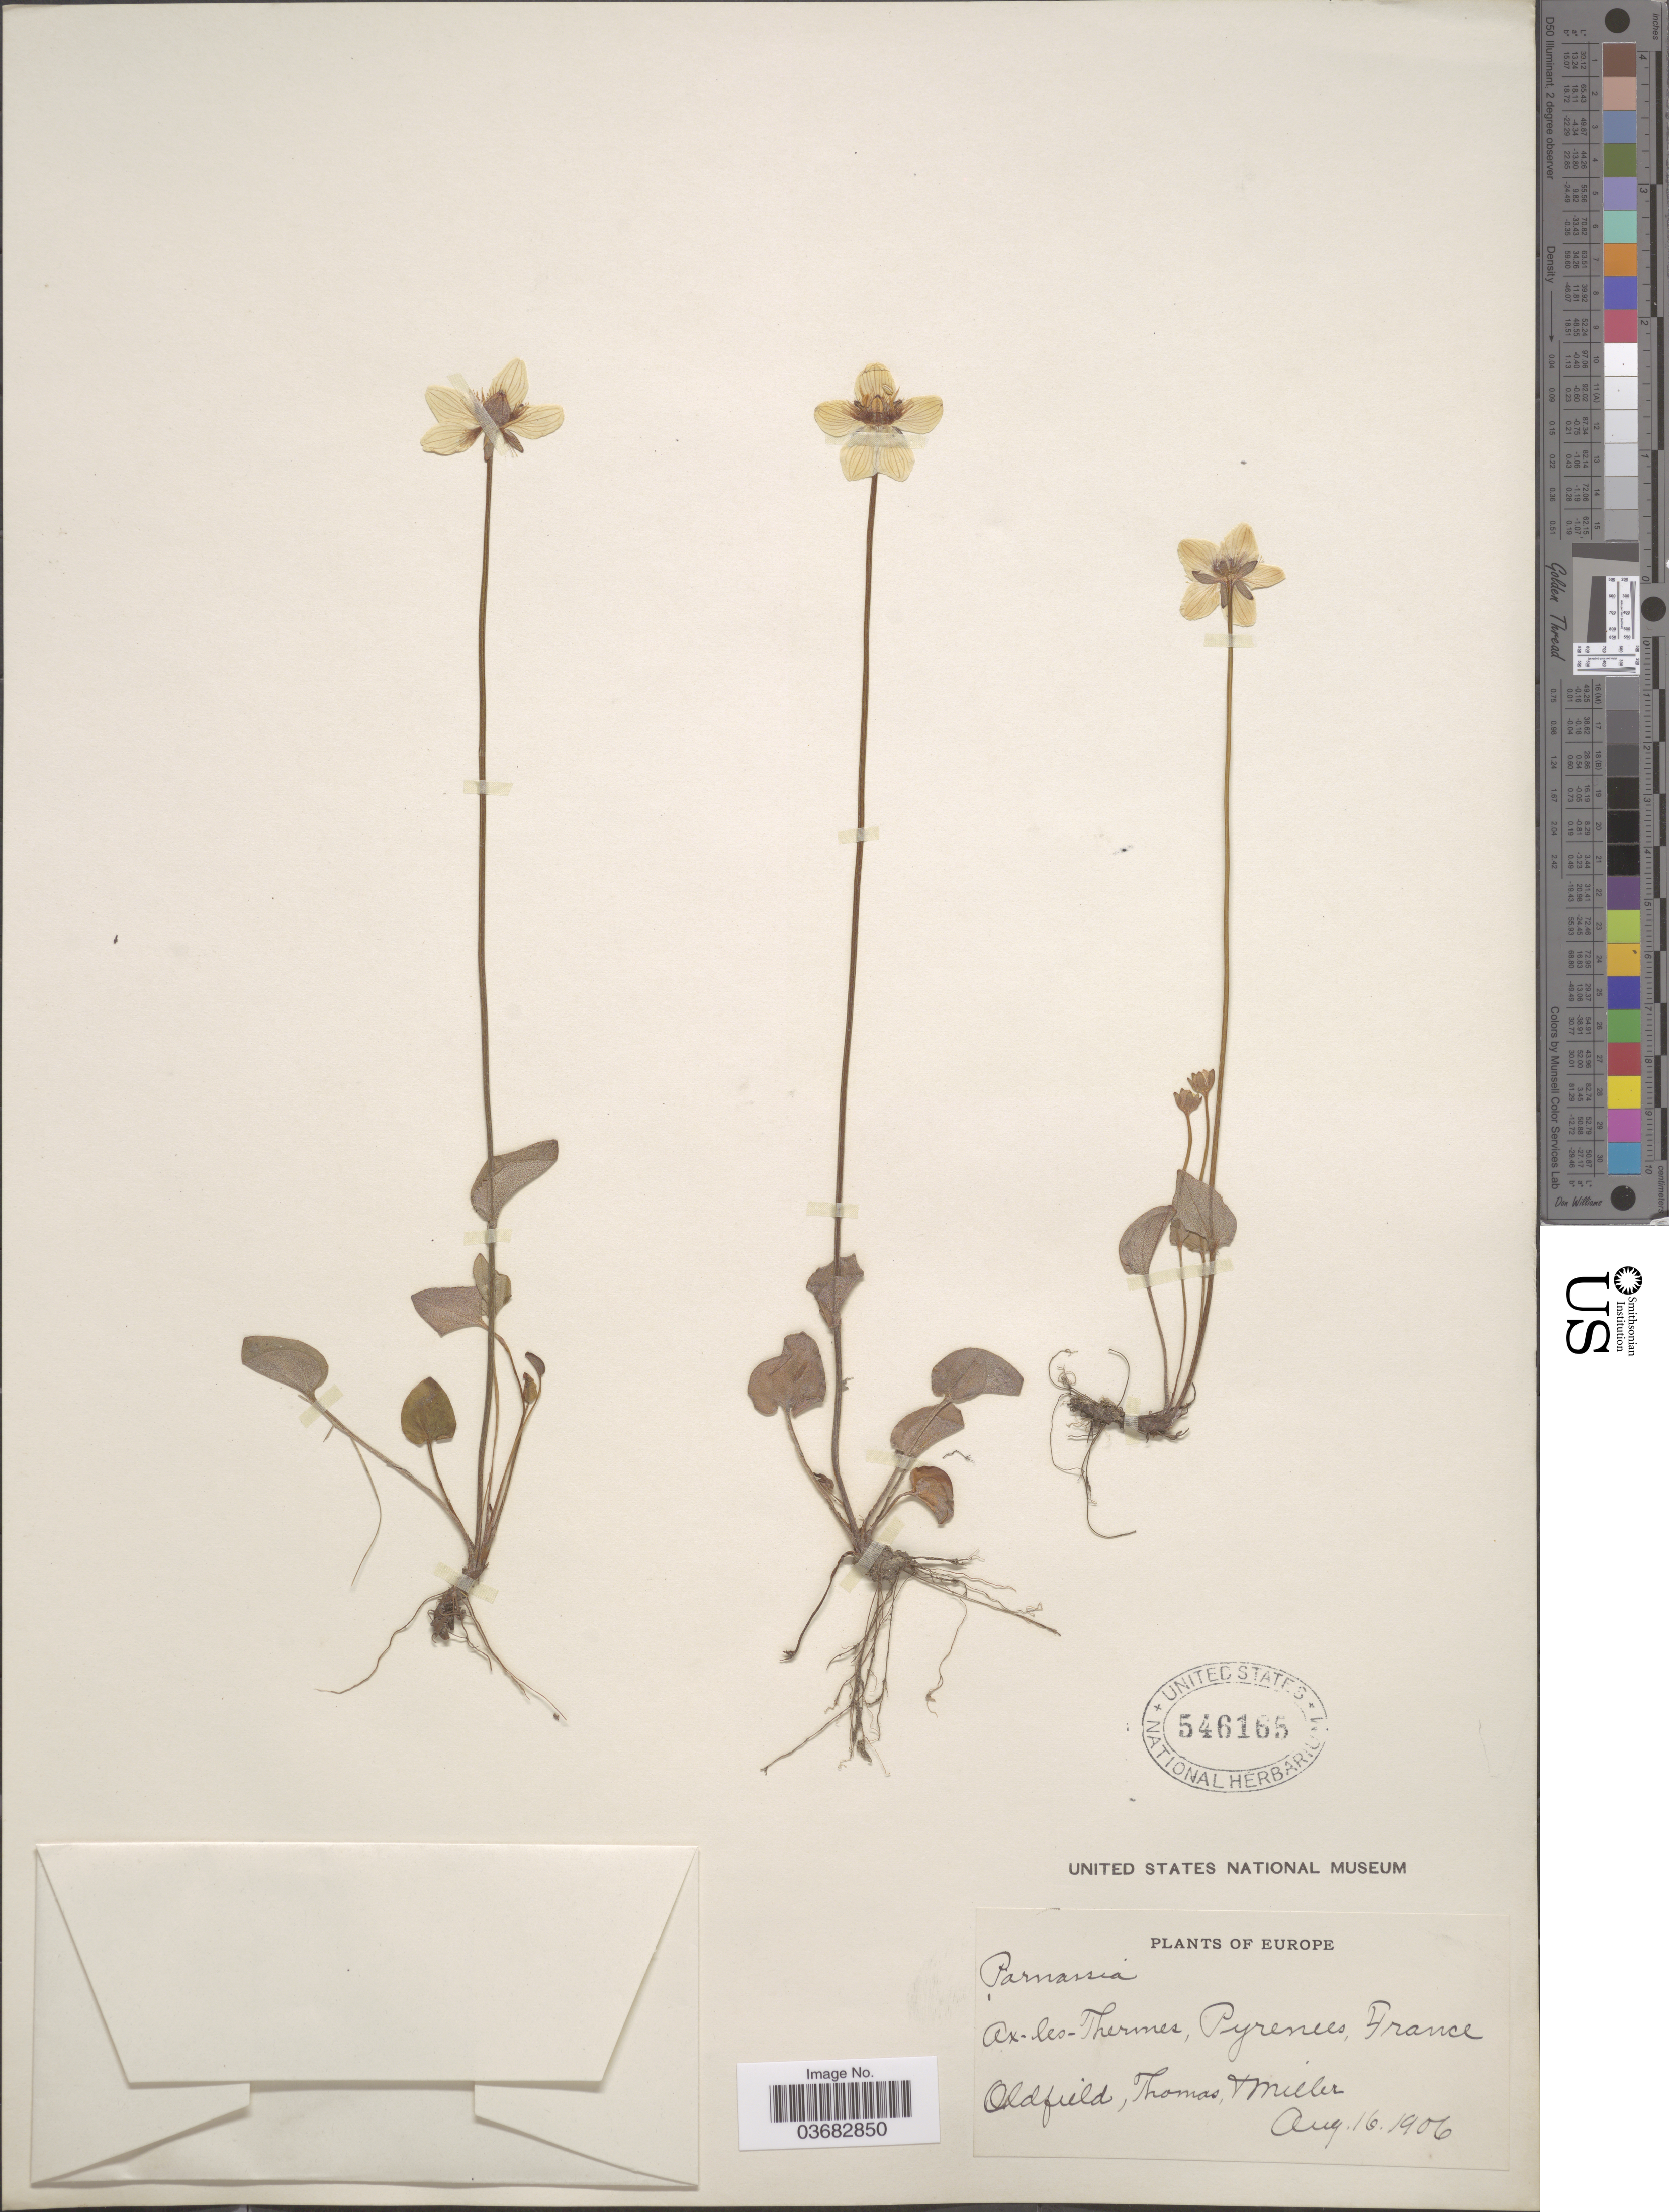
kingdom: Plantae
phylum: Tracheophyta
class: Magnoliopsida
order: Celastrales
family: Parnassiaceae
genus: Parnassia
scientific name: Parnassia sp.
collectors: Oldfield, Thomas & -- Miller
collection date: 1906-08-16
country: France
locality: Ax-les-Thermes, Pyrenees.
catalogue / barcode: US 546165